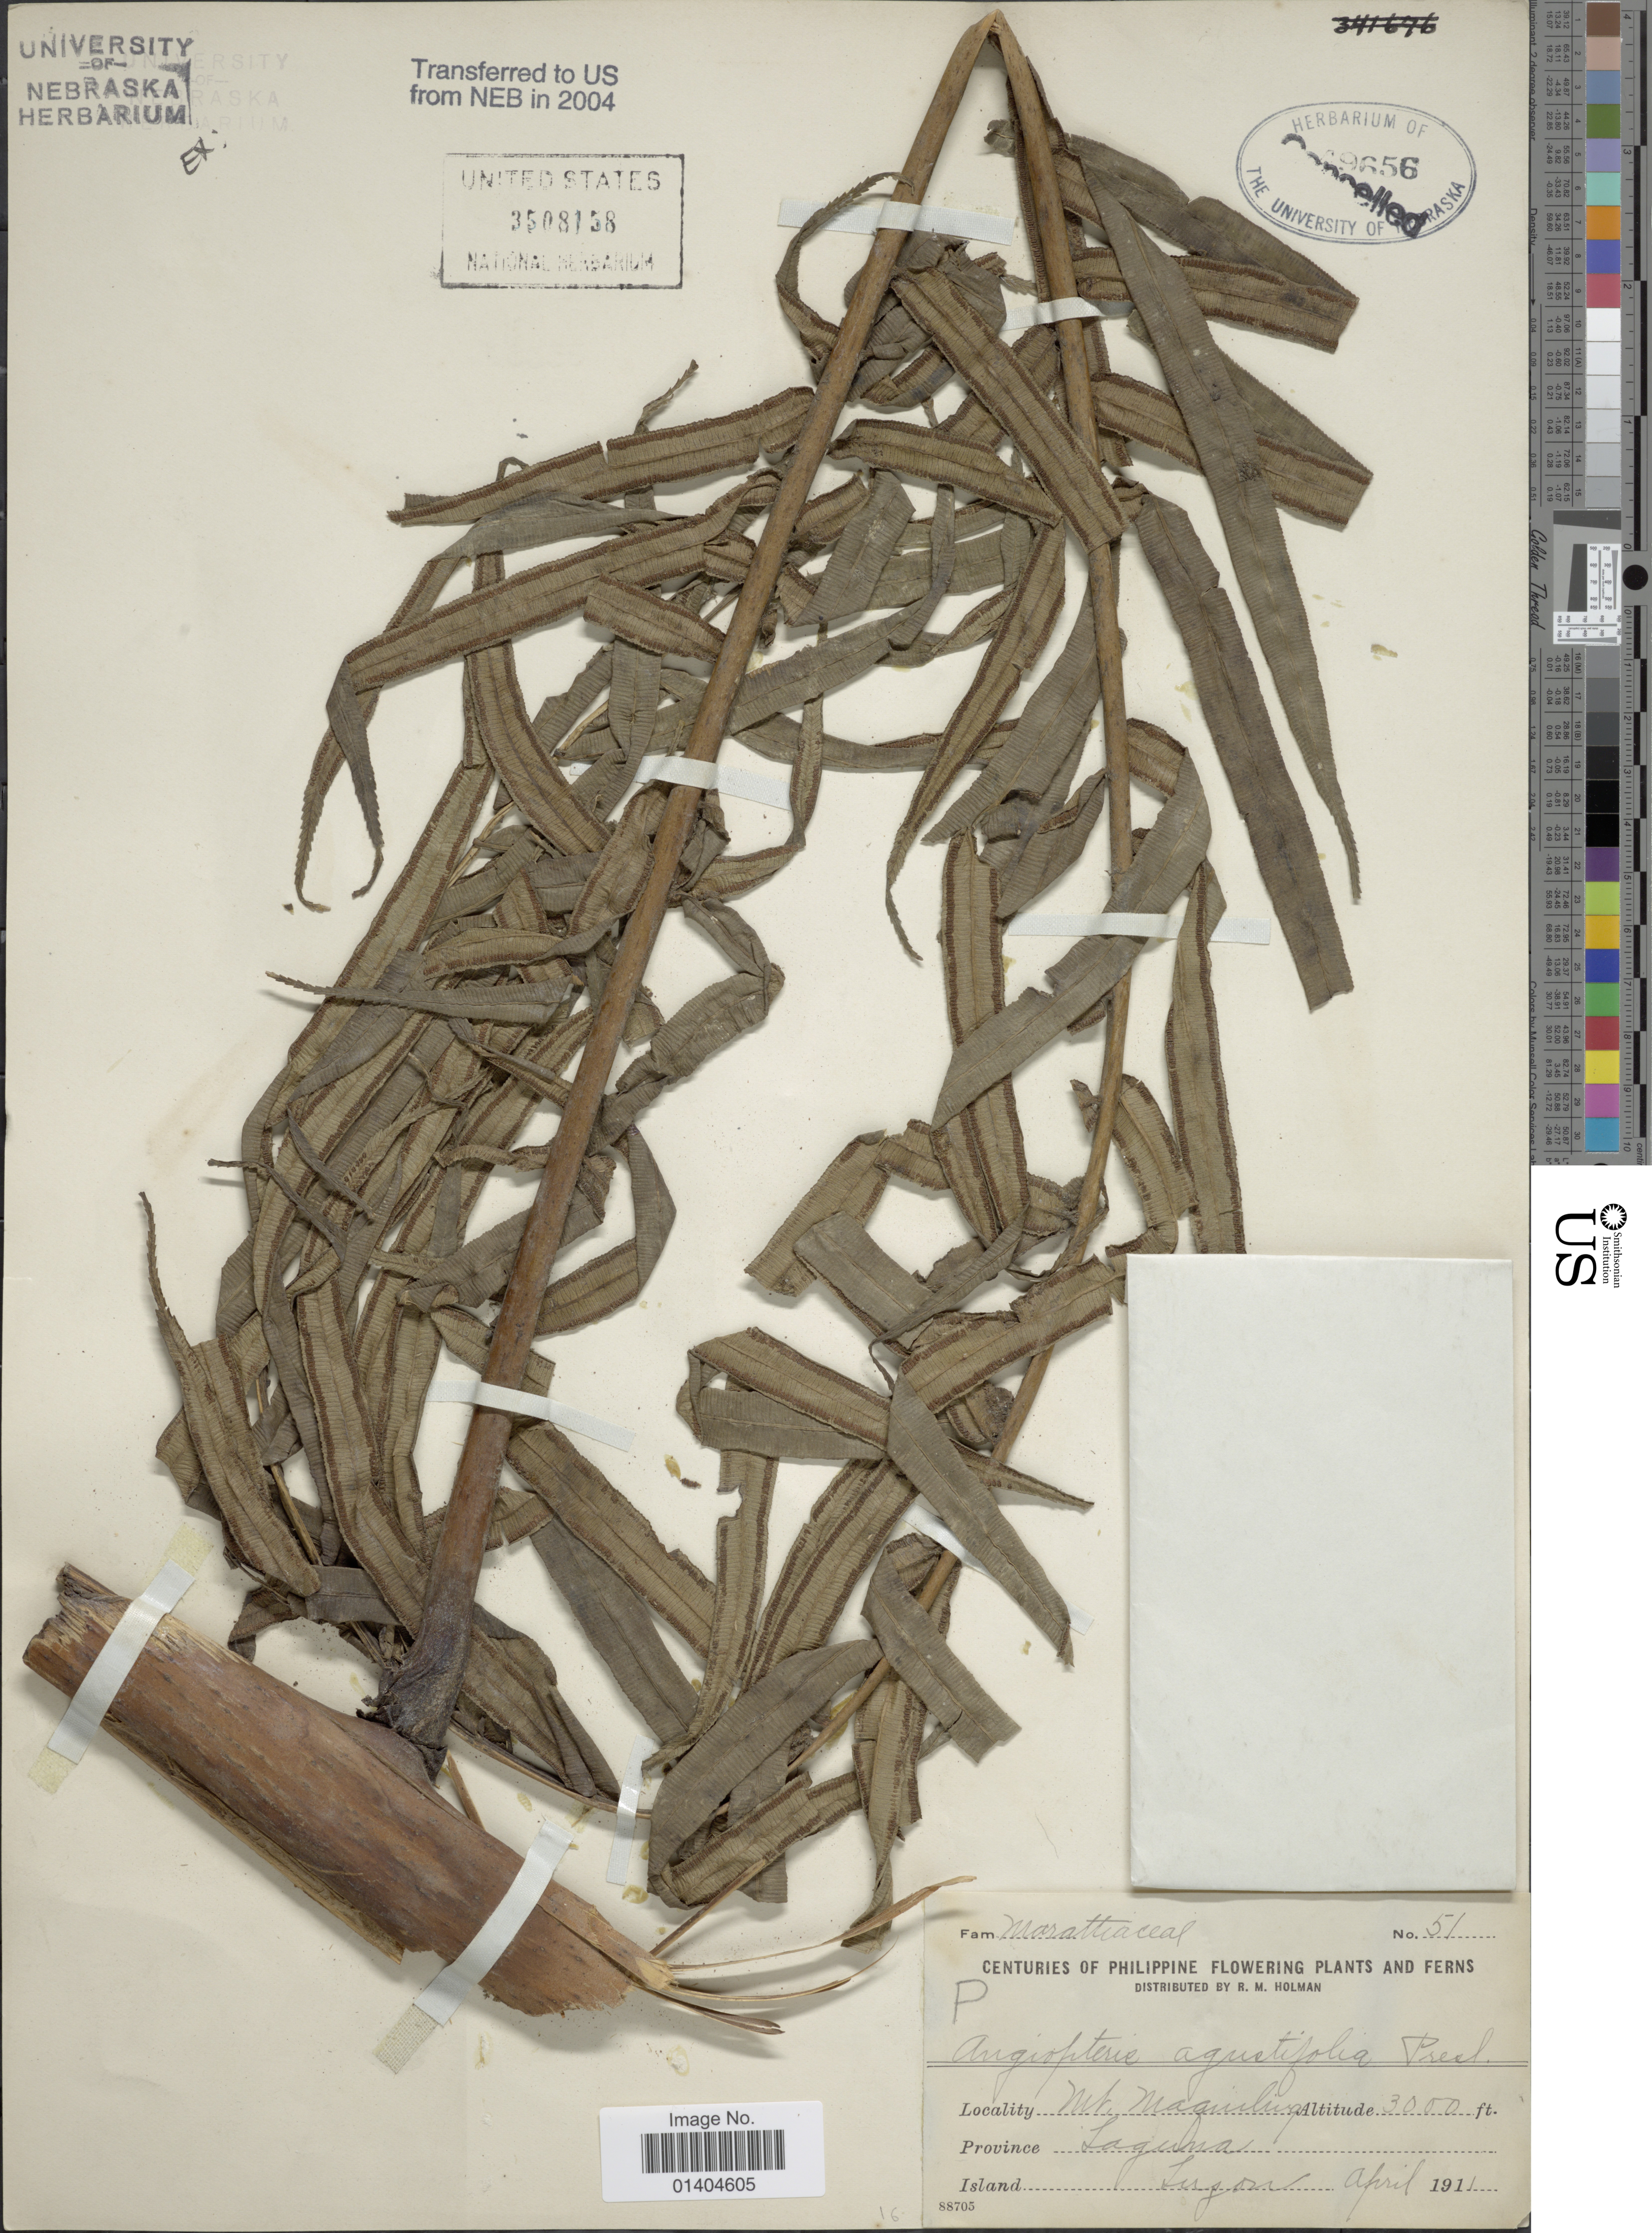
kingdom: Plantae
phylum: Tracheophyta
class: Polypodiopsida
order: Marattiales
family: Marattiaceae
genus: Angiopteris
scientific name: Angiopteris angustifolia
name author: C. Presl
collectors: R. Holman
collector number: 51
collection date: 1911-04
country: Philippines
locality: Mt. Maguiling. Province Laguna. Island Luzon.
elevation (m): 914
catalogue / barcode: US 3508158